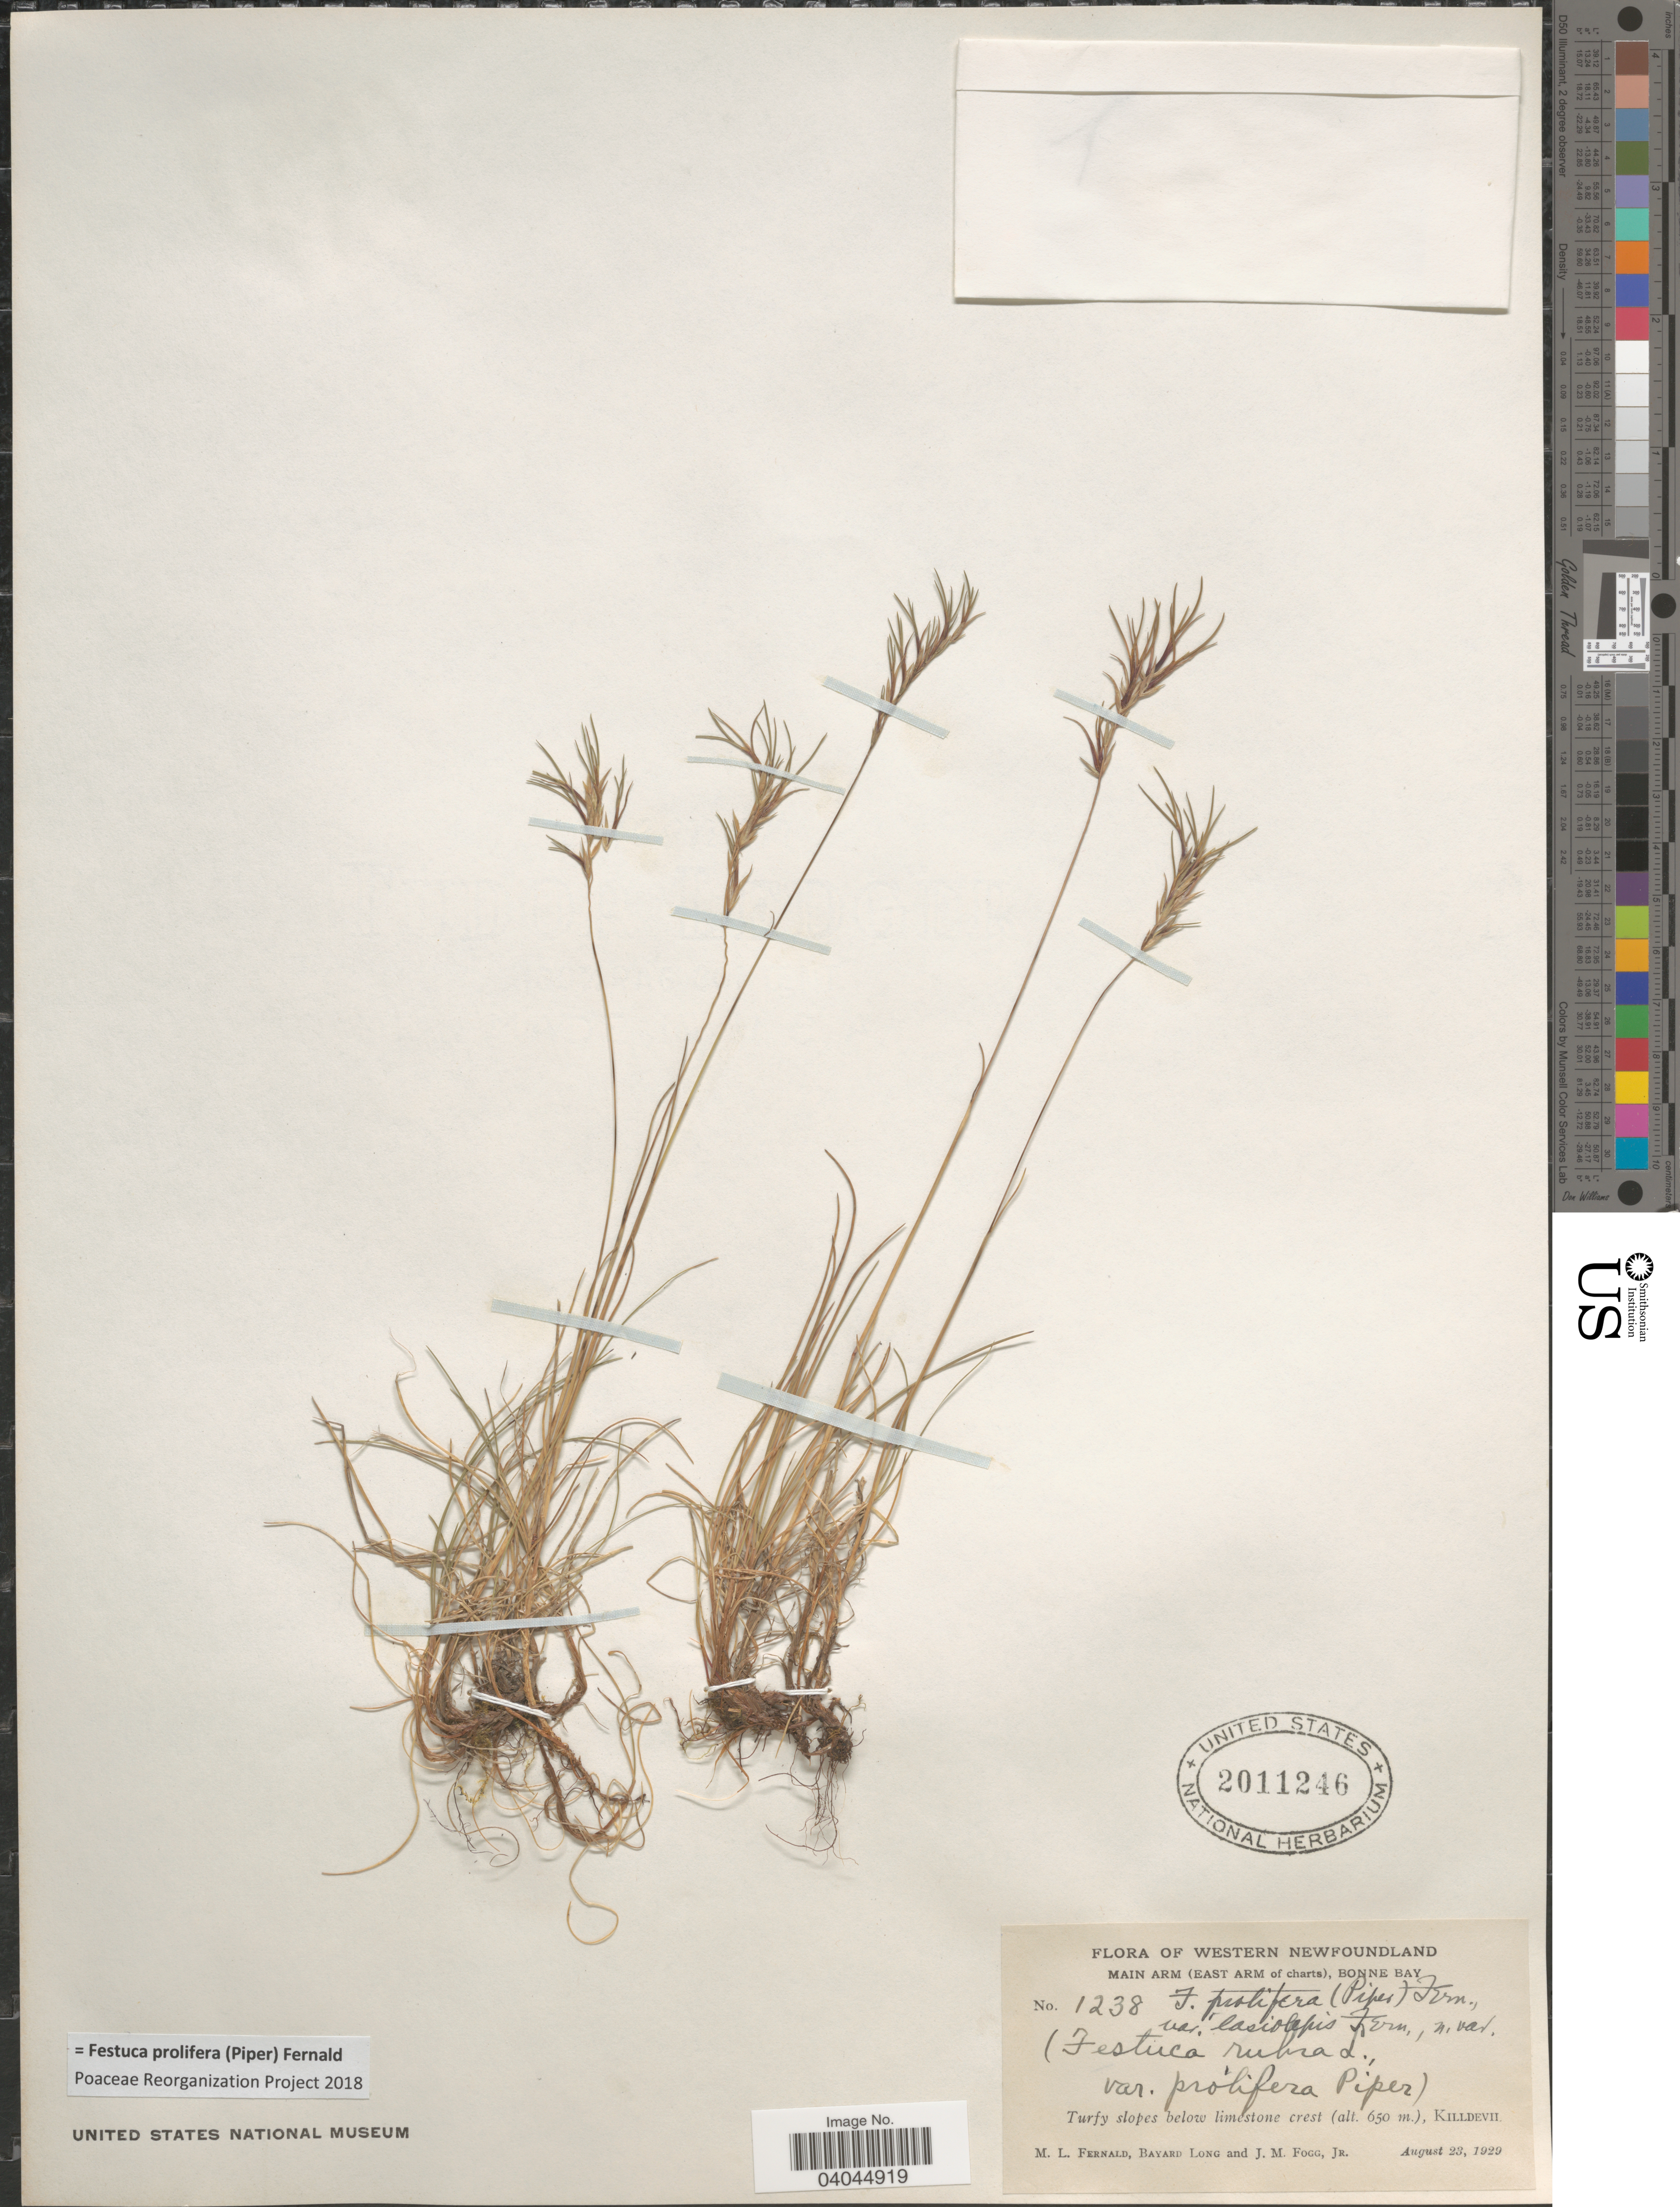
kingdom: Plantae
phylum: Tracheophyta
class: Liliopsida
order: Poales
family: Poaceae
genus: Festuca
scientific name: Festuca prolifera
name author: (Piper) Fernald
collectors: M. L. Fernald, B. Long & J. Fogg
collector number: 1238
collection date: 1929-08-23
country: Canada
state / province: Newfoundland and Labrador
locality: Western Newfoundland. Main Arm (East Arm of charts), Bonne Bay. Turfy slopes below limestone crest, Killdevil.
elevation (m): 650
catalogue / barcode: US 2011246